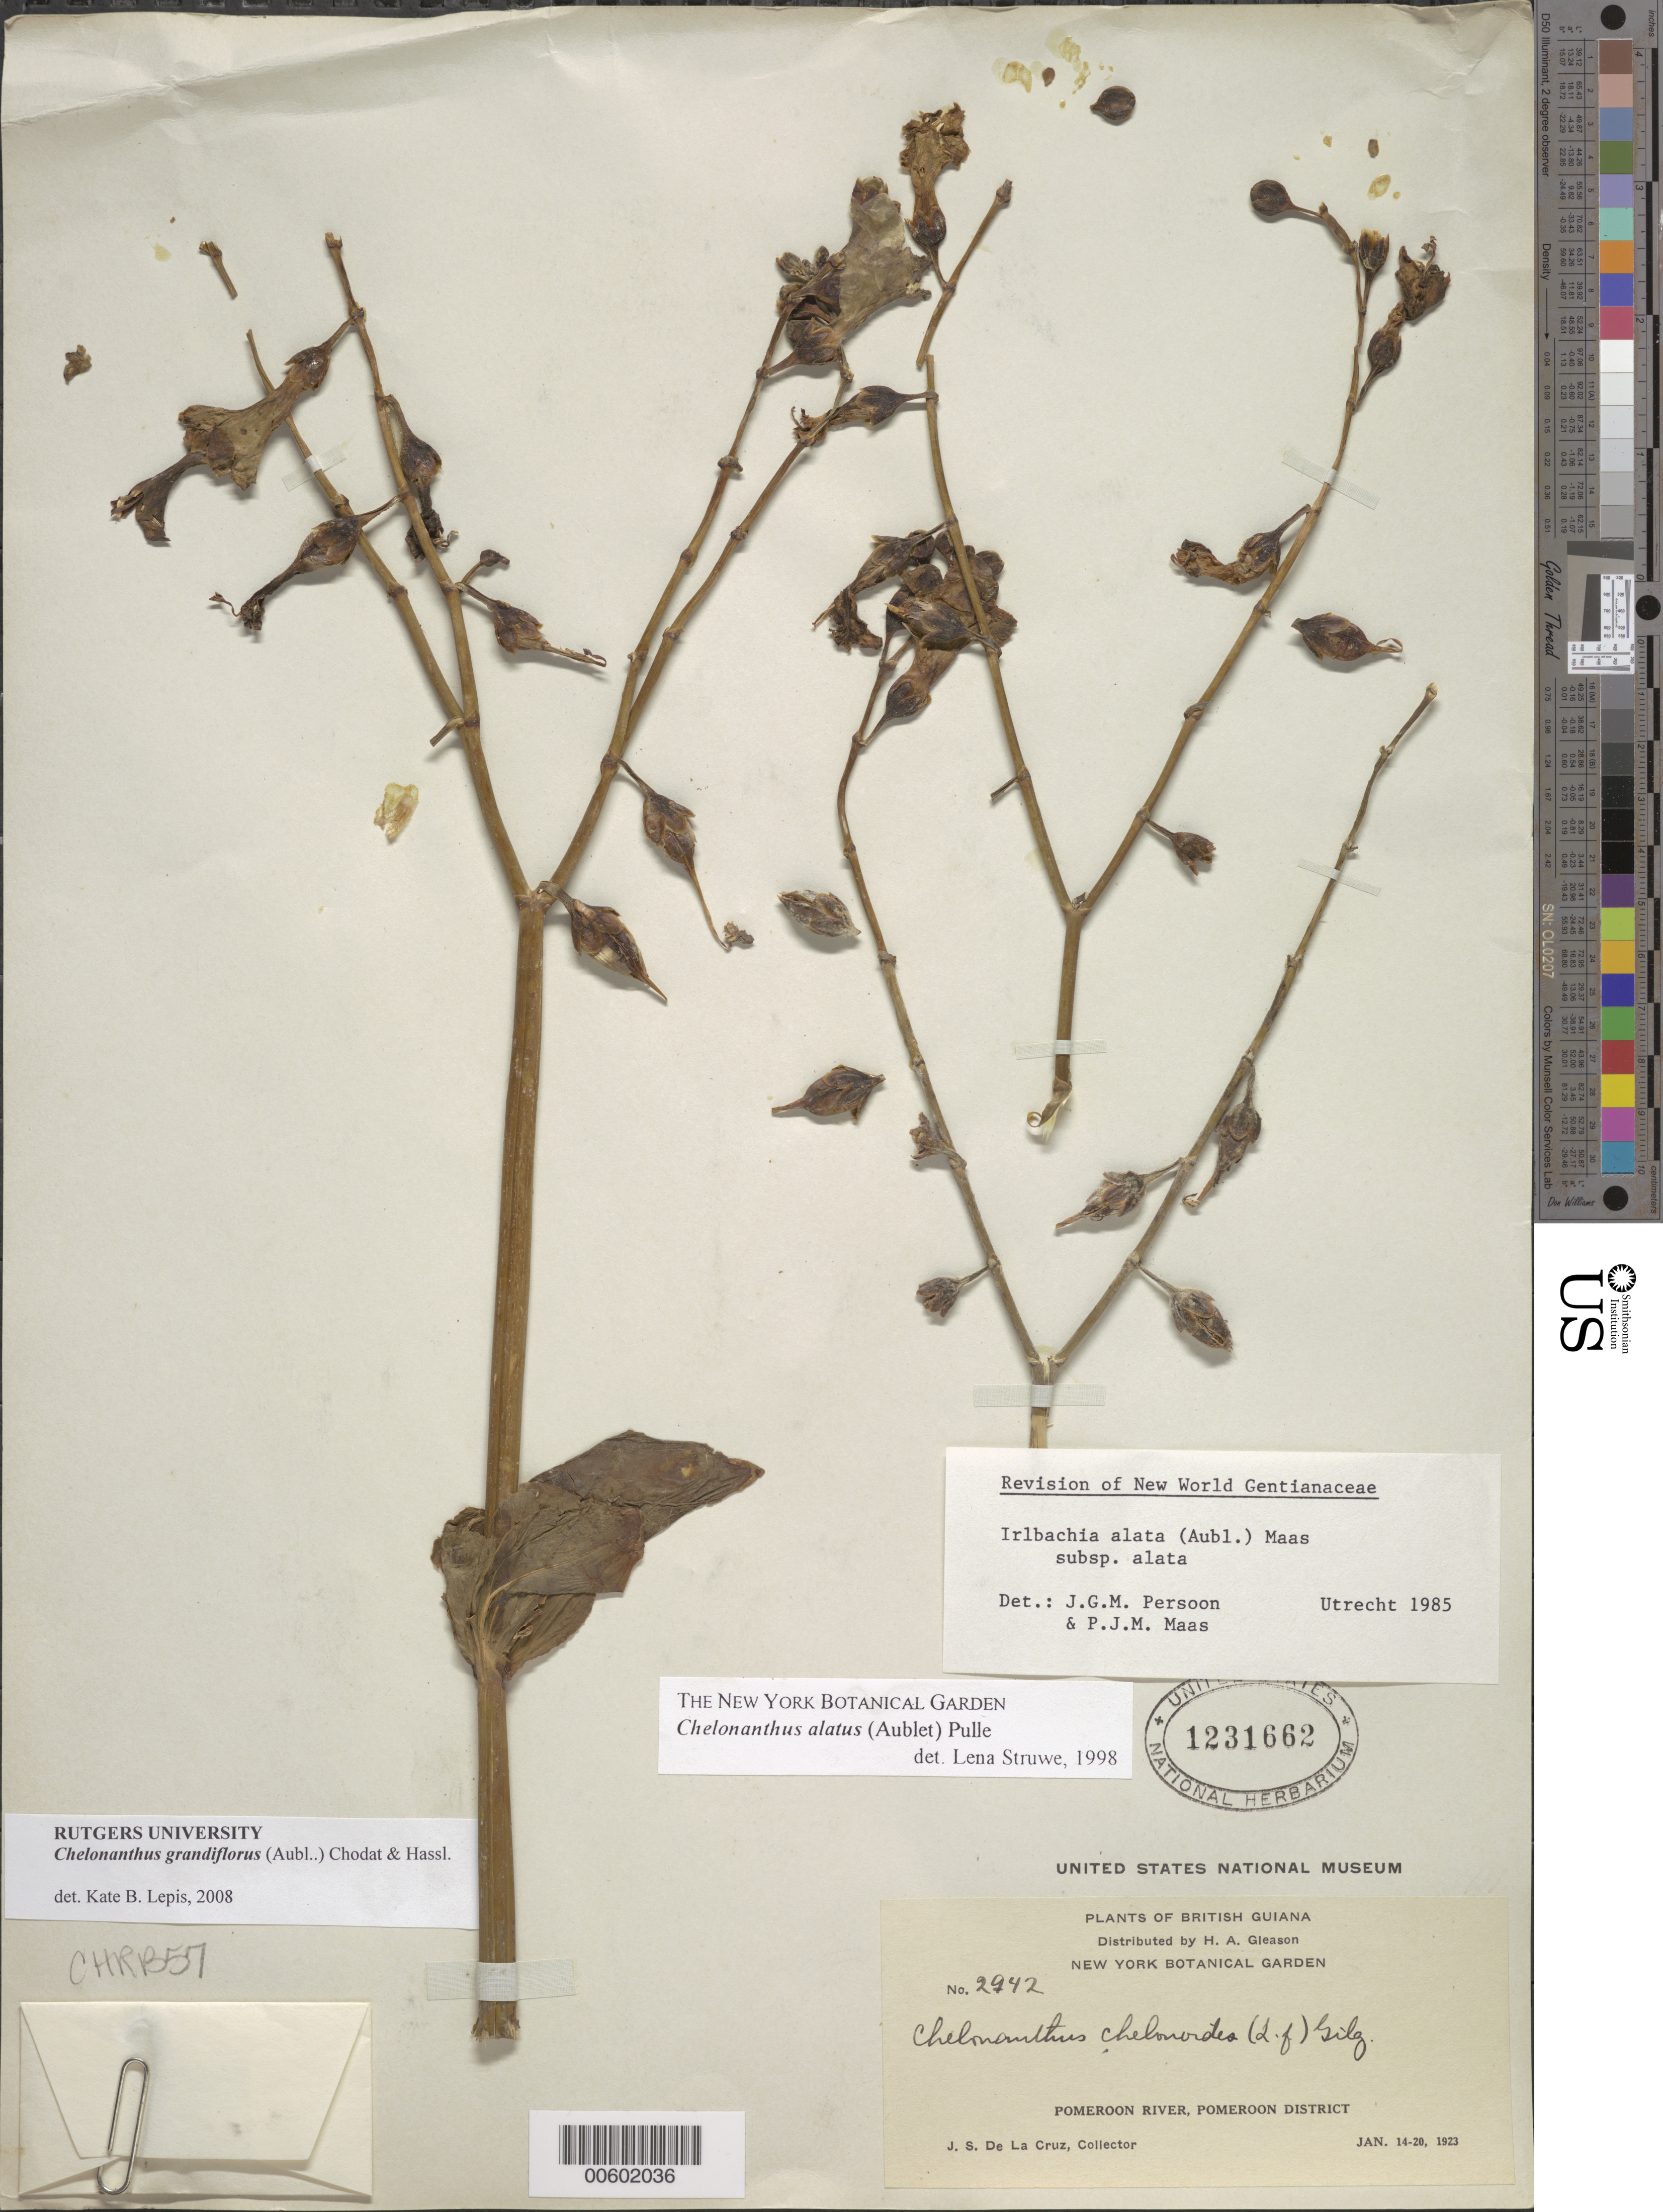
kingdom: Plantae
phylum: Tracheophyta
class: Magnoliopsida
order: Gentianales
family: Gentianaceae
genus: Chelonanthus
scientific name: Chelonanthus grandiflorus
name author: (Aubl.) Chodat & Hassl.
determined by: Lepis, Kate B.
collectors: J. S. de la Cruz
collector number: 2942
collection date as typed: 14-Jan-23 to 20-Jan-23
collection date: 1923-01-14/1923-01-20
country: Guyana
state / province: Pomeroon-Supenaam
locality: Pomeroon R.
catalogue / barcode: US 1231662